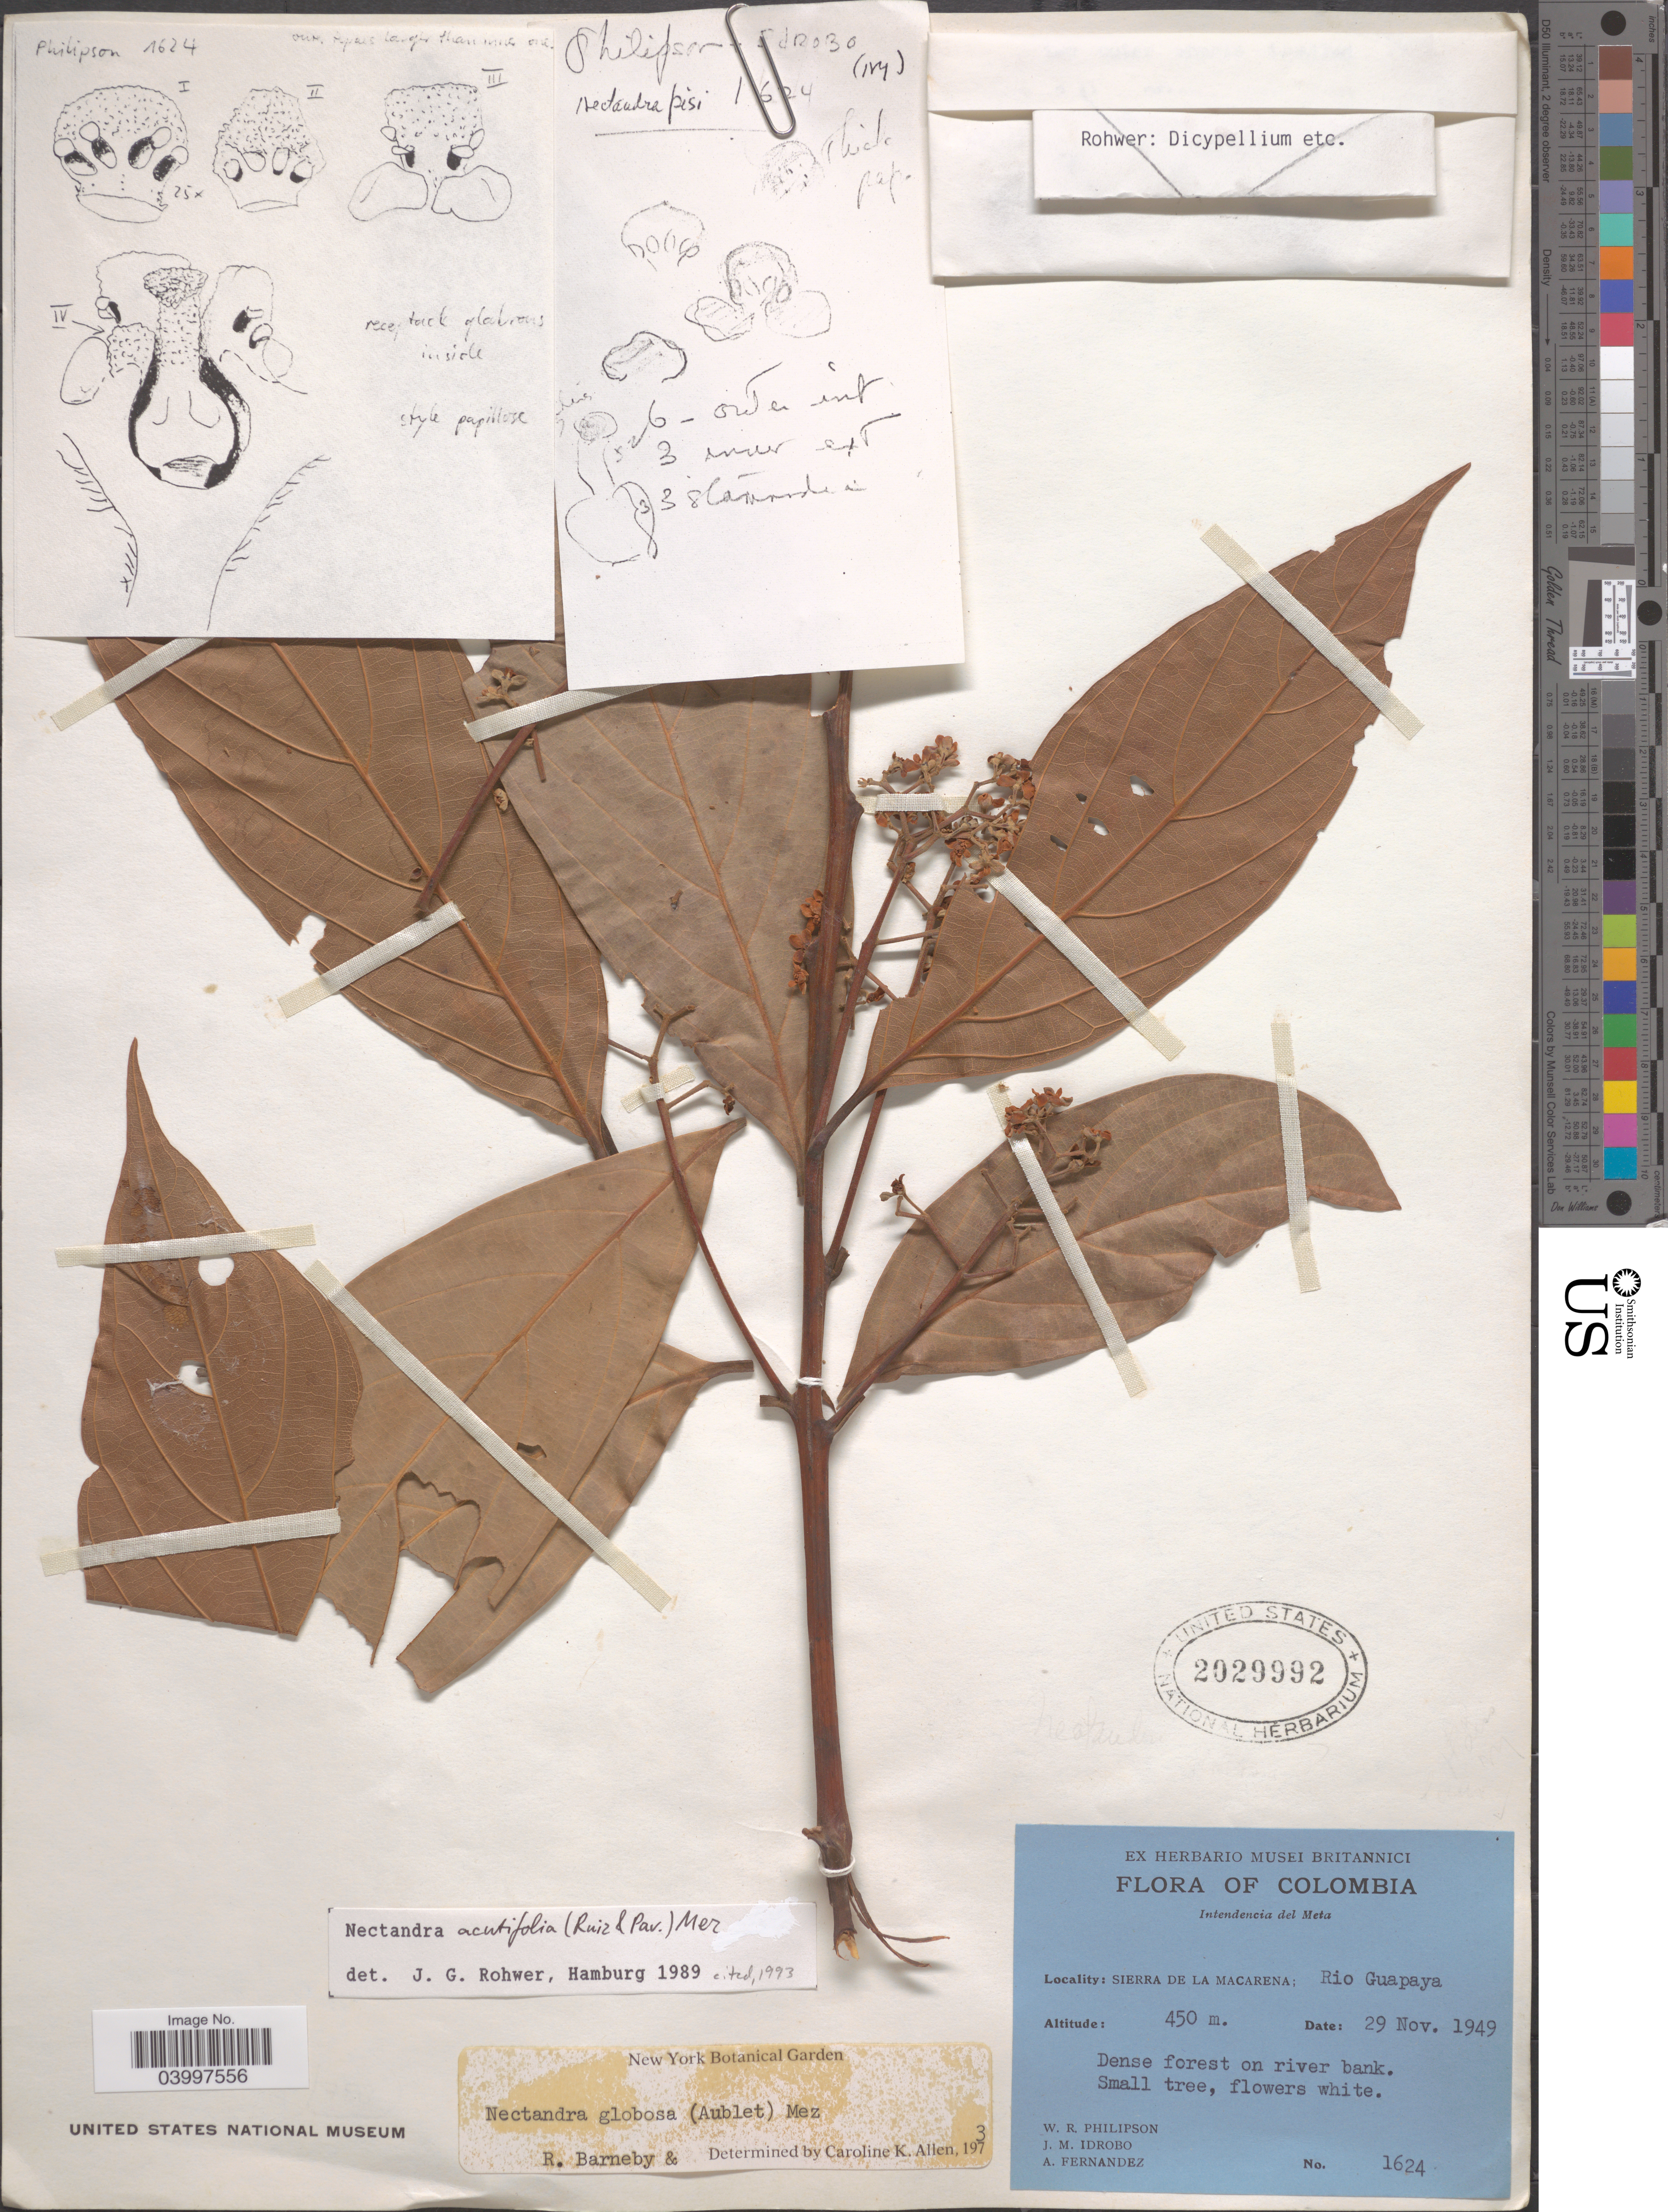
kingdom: Plantae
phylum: Tracheophyta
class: Magnoliopsida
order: Laurales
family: Lauraceae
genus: Nectandra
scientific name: Nectandra acutifolia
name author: (Ruiz & Pav.) Mez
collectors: W. R. Philipson, J. M. Idrobo & A. Fernandez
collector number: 1624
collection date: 1949-11-29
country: Colombia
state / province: Meta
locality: Intendencia del Meta. Sierra de la Macarena: Rio Guapaya. Dense forest on river bank.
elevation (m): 450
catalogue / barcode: US 2029992